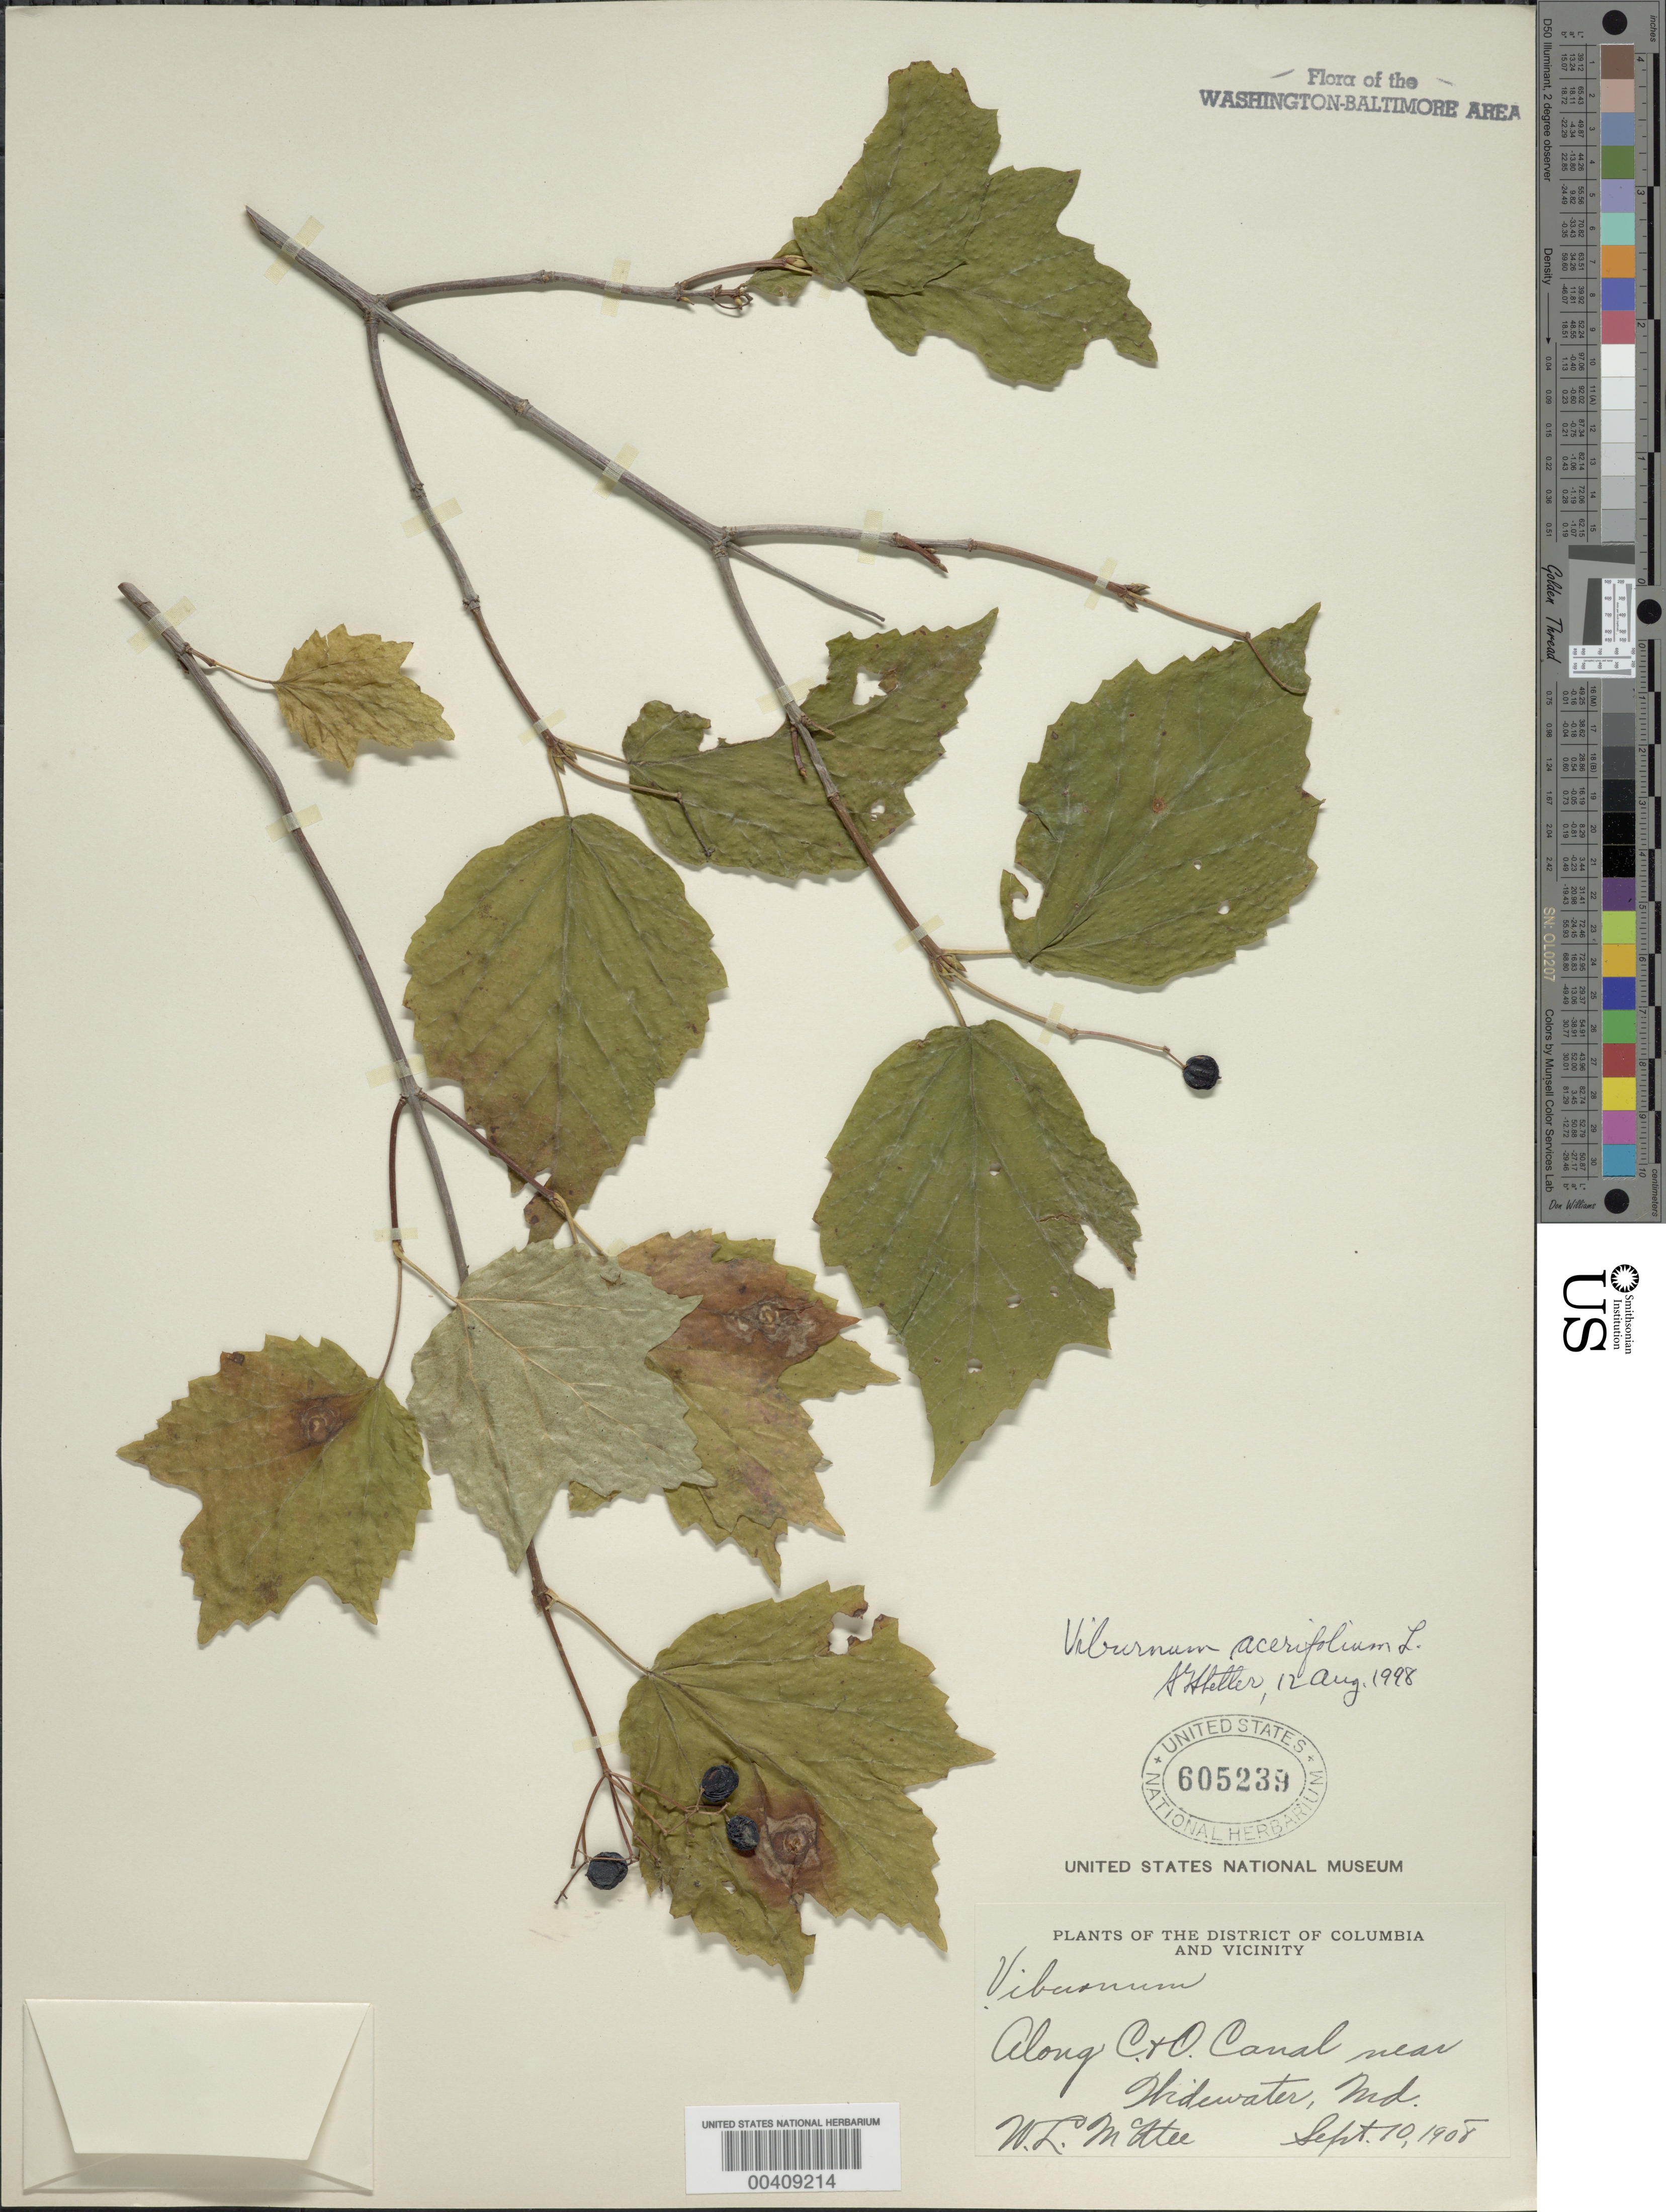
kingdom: Plantae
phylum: Tracheophyta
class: Magnoliopsida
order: Dipsacales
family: Viburnaceae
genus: Viburnum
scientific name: Viburnum acerifolium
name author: L.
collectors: W. McAtee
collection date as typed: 10 Sep 1908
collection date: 1908-09-10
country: United States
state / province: Maryland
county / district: Montgomery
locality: Widewater, C. & O. Canal C. & O. Canal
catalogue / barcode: US 605239